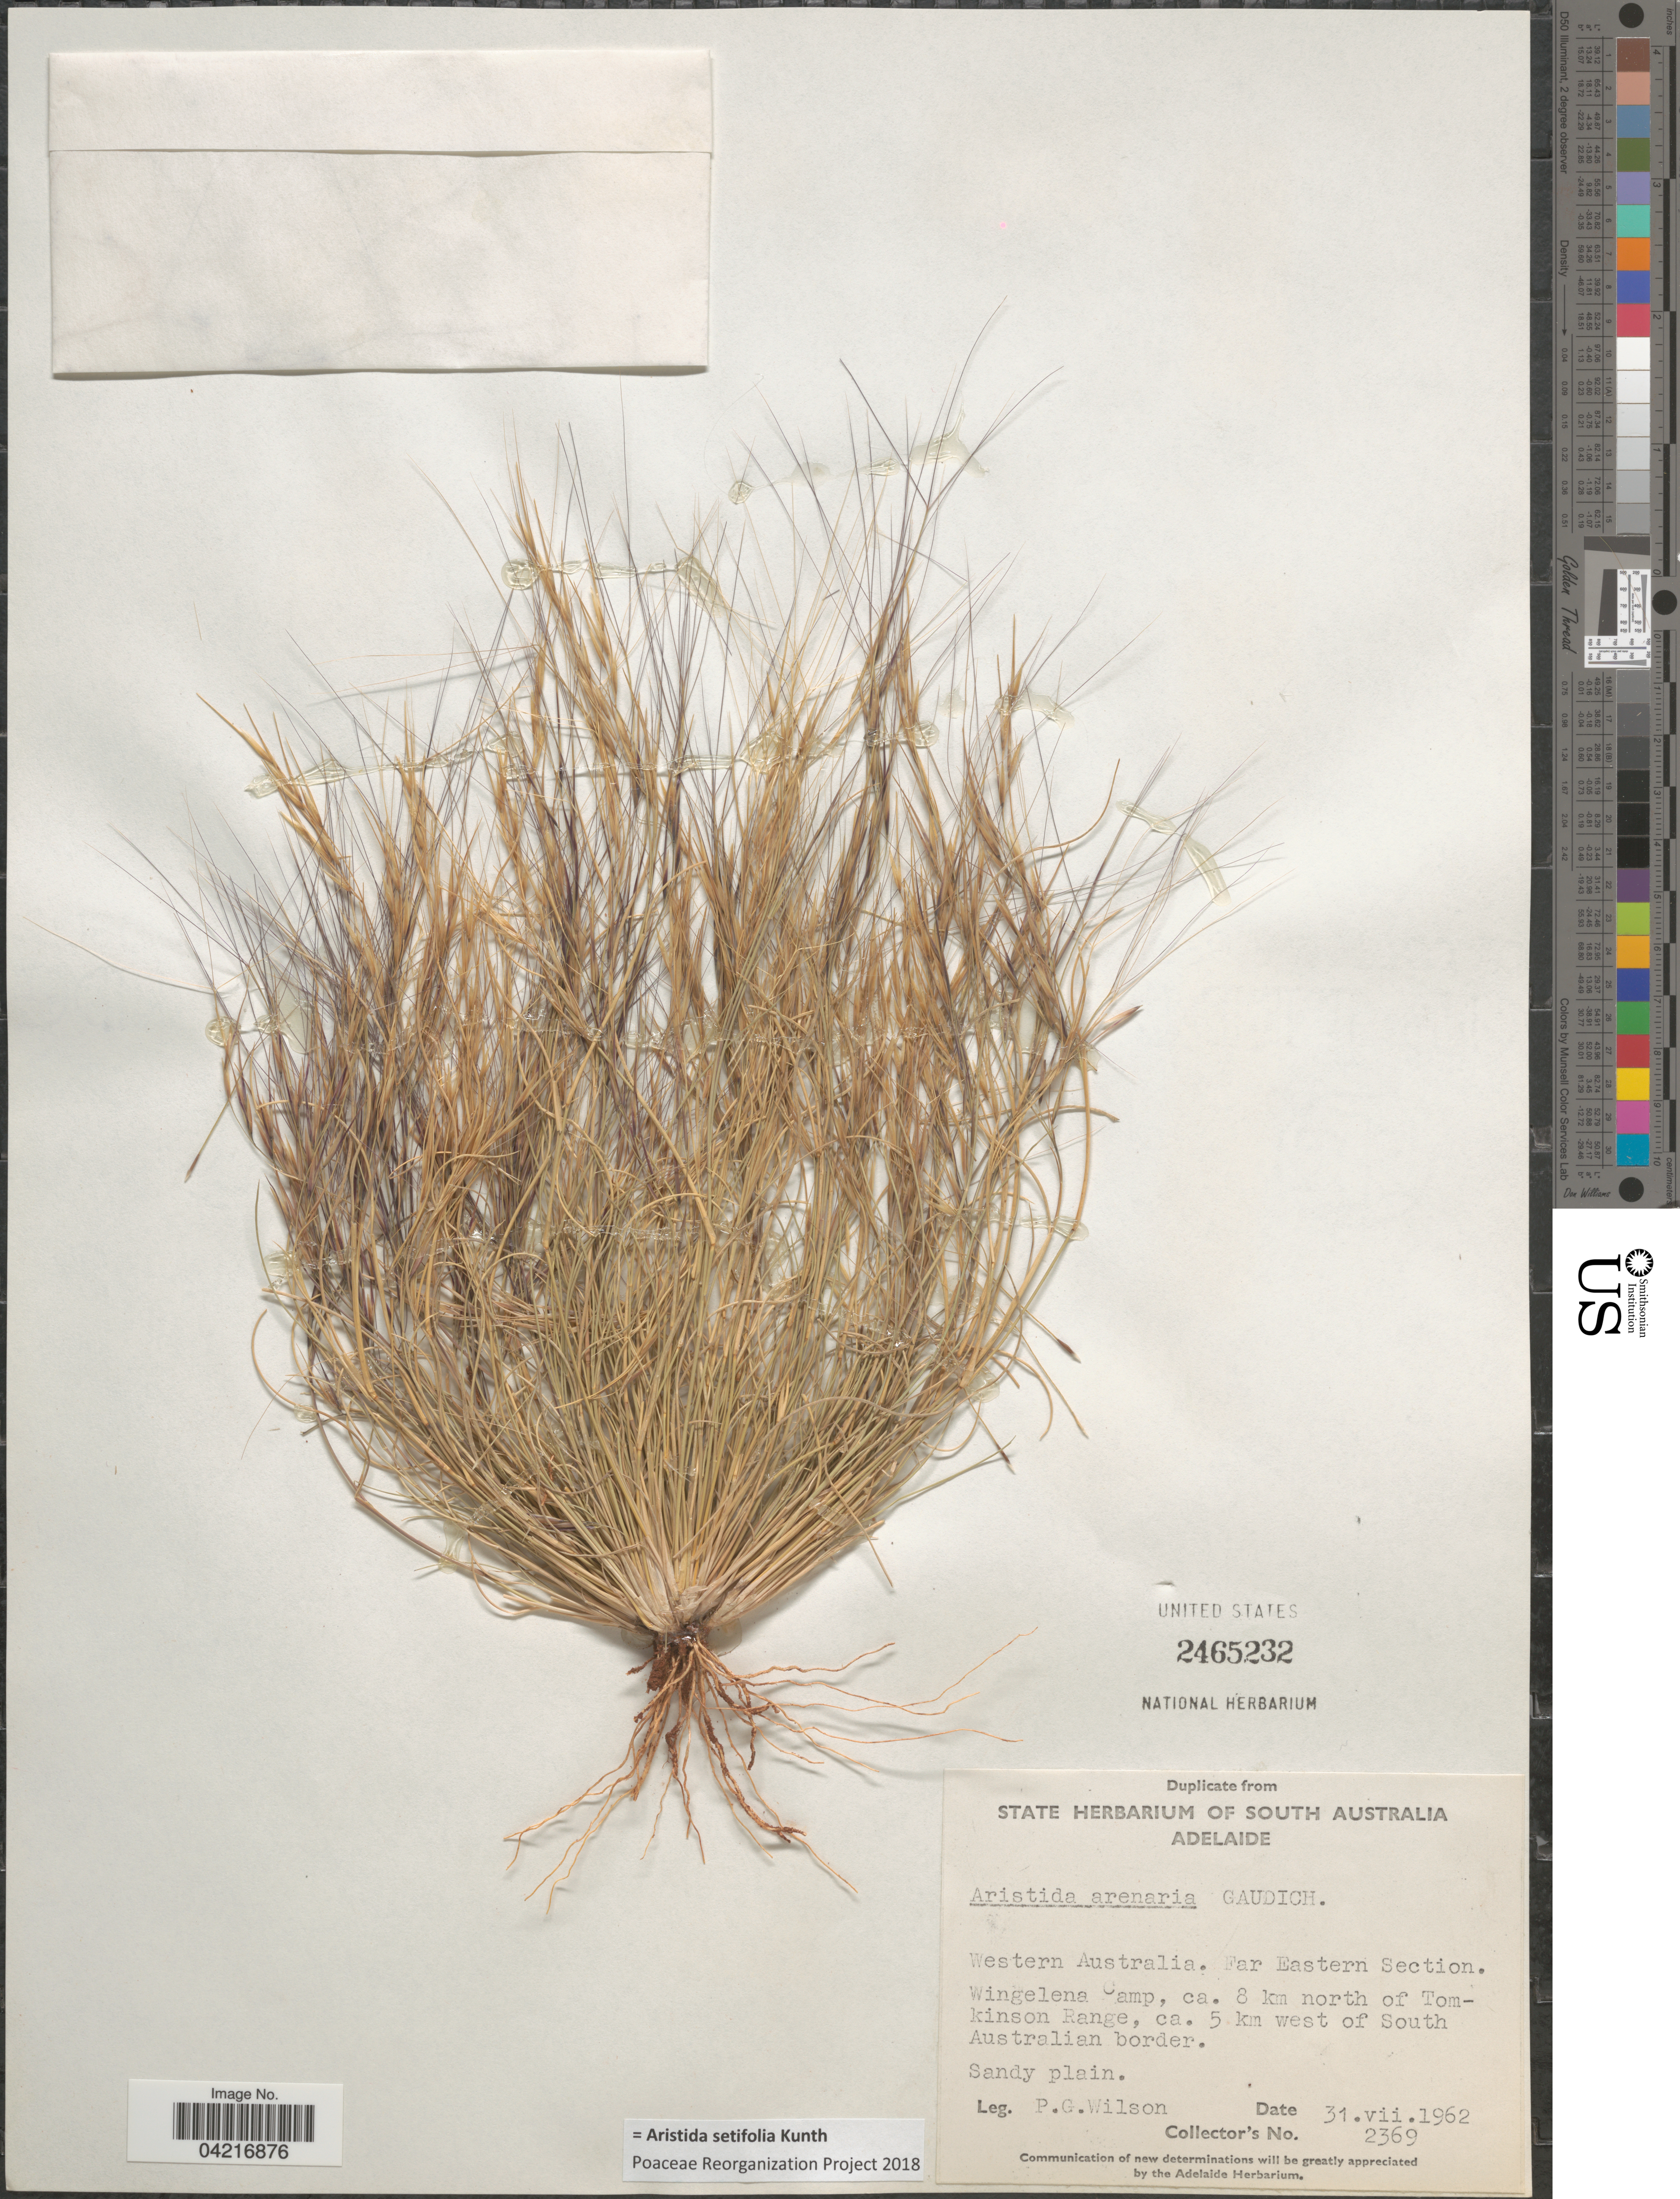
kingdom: Plantae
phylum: Tracheophyta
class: Liliopsida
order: Poales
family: Poaceae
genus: Aristida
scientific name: Aristida setifolia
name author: Kunth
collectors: P. Wilson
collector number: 2369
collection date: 1962-07-31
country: Australia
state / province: Western Australia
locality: Far Eastern Section. Wingelena Camp, ca. 8 km north of Tomkinson Range, ca. 5 km west of South Australian border.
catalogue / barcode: US 2465232